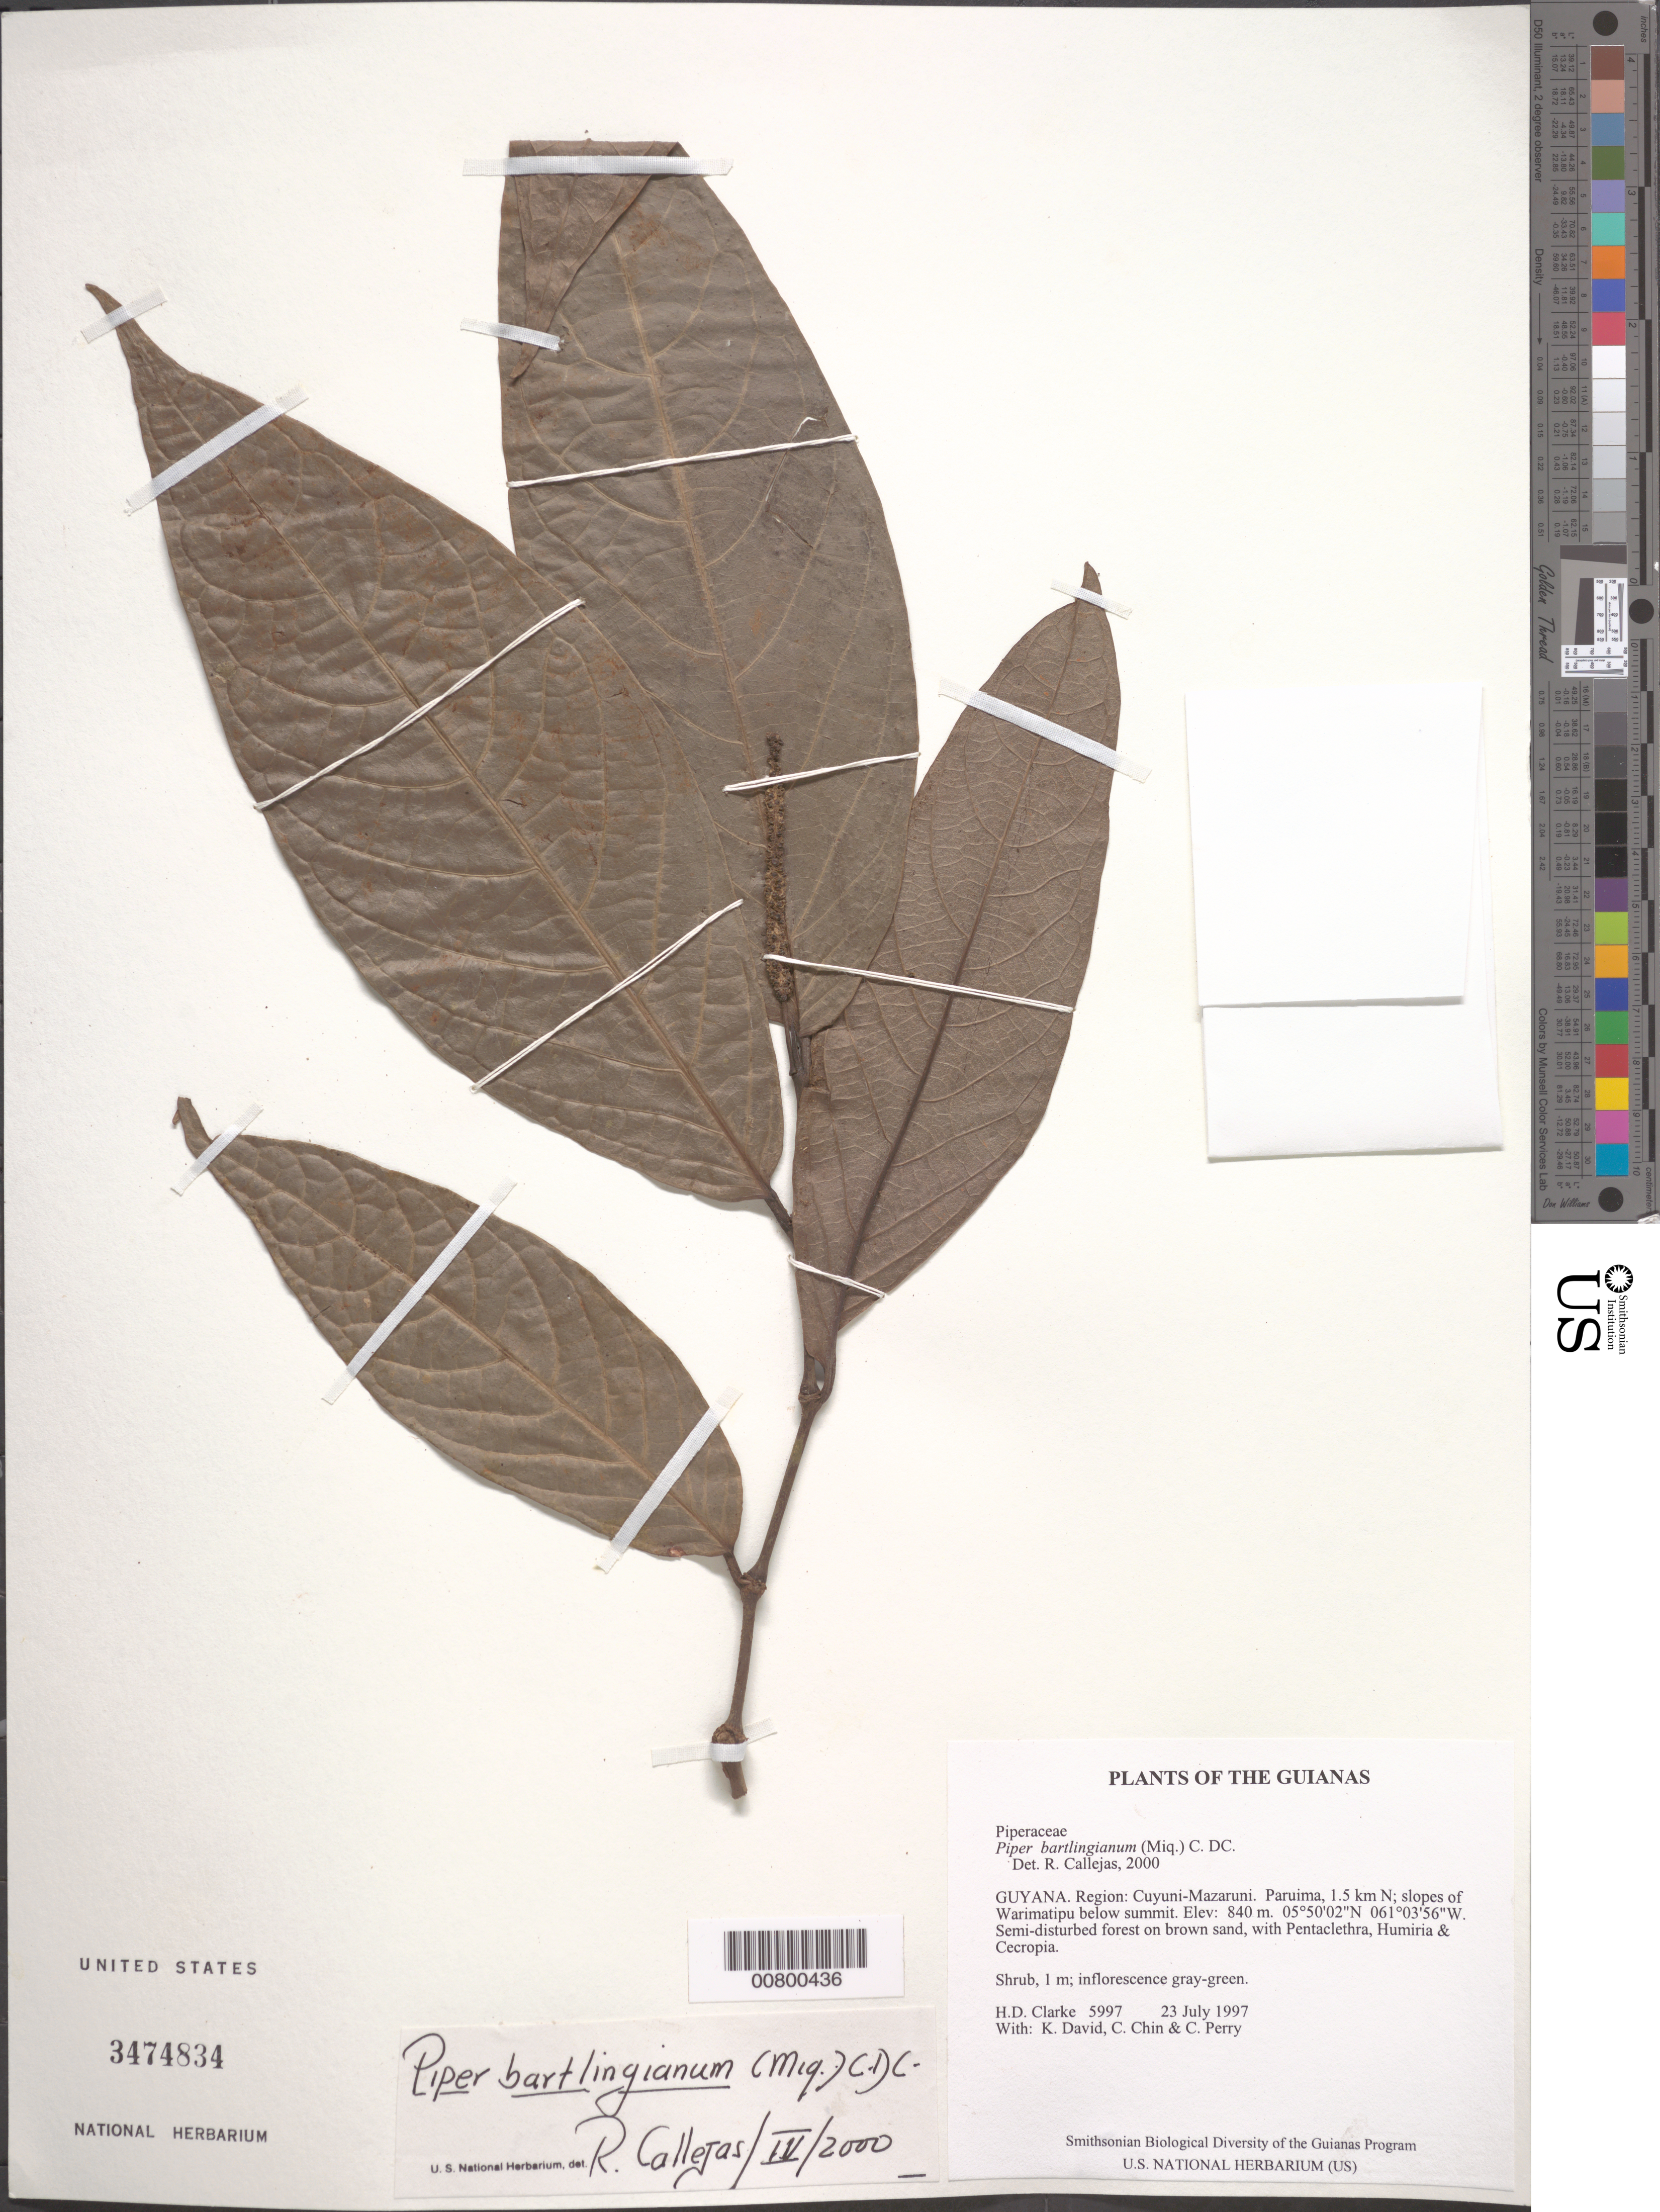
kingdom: Plantae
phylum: Tracheophyta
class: Magnoliopsida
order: Piperales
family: Piperaceae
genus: Piper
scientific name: Piper bartlingianum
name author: (Miq.) C. DC.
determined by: Görts-van Rijn, A. R.; Christenhusz, M. J.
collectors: H. D. Clarke, K. David, C. Chin & C. Perry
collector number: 5997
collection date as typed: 23 July 1997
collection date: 1997-07-23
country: Guyana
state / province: Cuyuni-Mazaruni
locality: Paruima, 1.5 km N; slopes of Warimatipu below summit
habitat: Semi-disturbed forest on brown sand, with Pentaclethra, Humiria & Cecropia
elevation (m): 840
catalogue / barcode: US 3474834